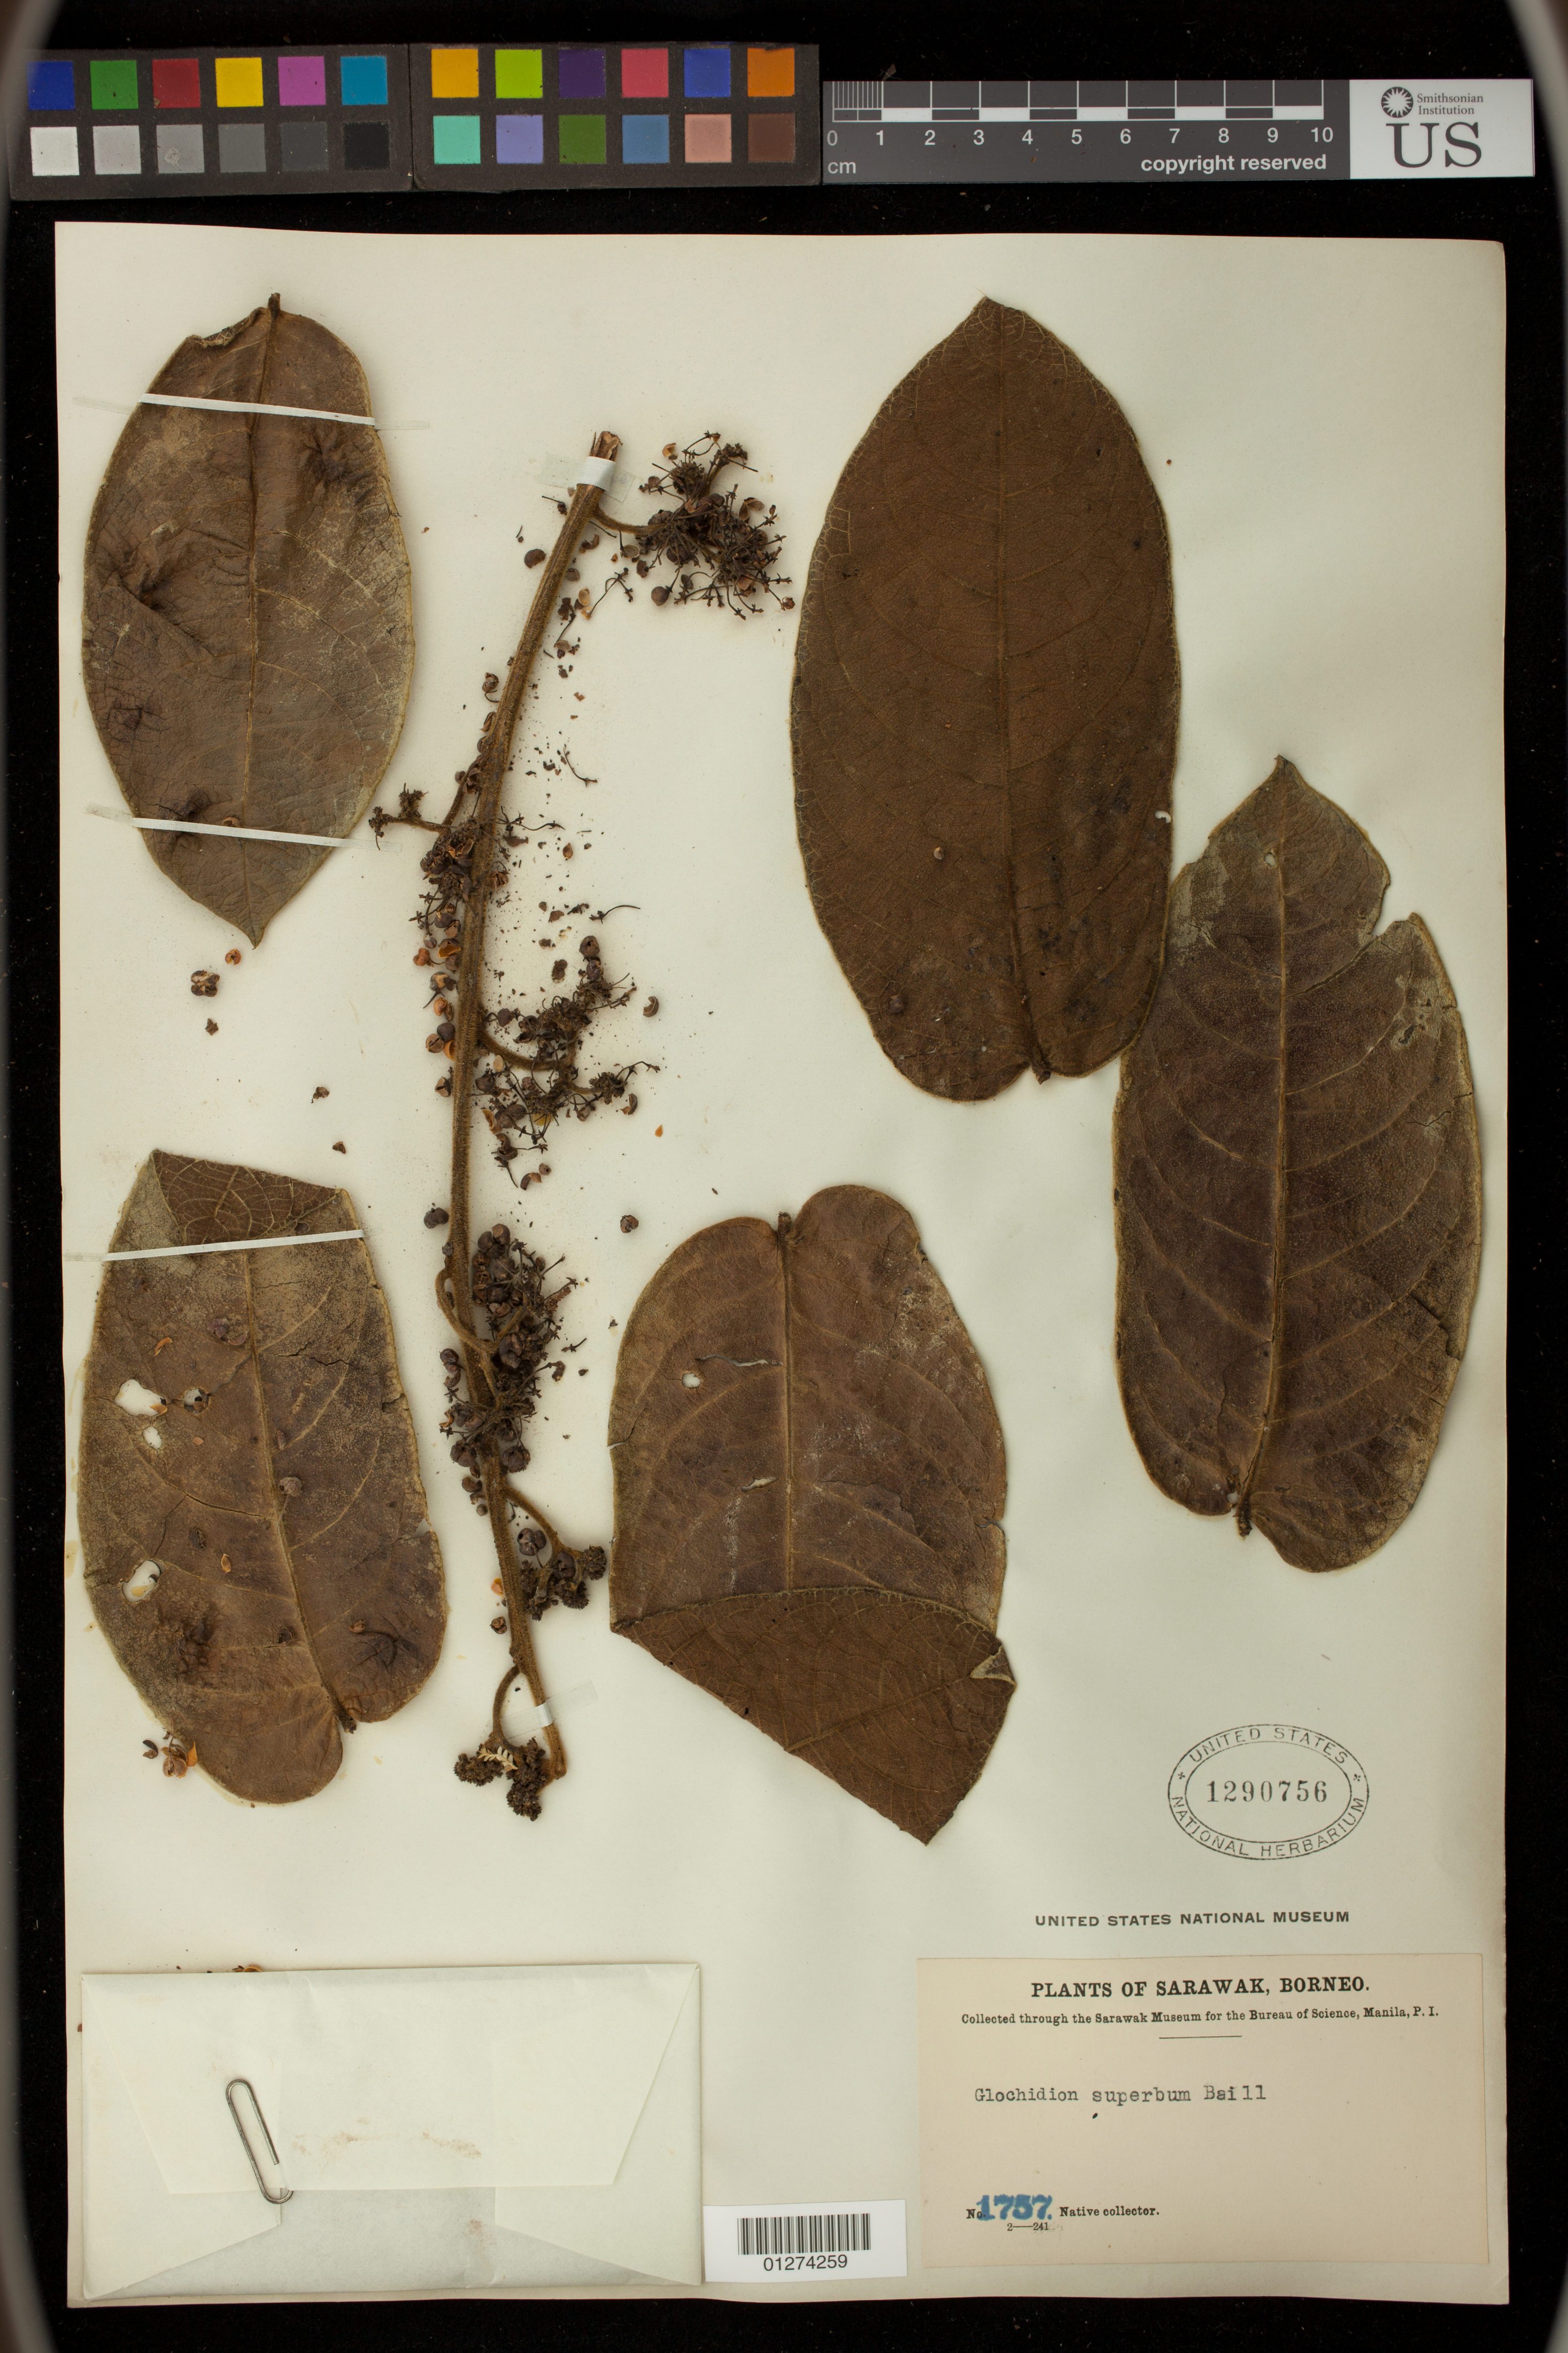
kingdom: Plantae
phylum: Tracheophyta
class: Magnoliopsida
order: Malpighiales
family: Phyllanthaceae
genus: Glochidion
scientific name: Glochidion superbum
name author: Baill.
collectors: Native collector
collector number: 1757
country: Malaysia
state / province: Sabah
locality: Sarawak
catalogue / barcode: US 1290756